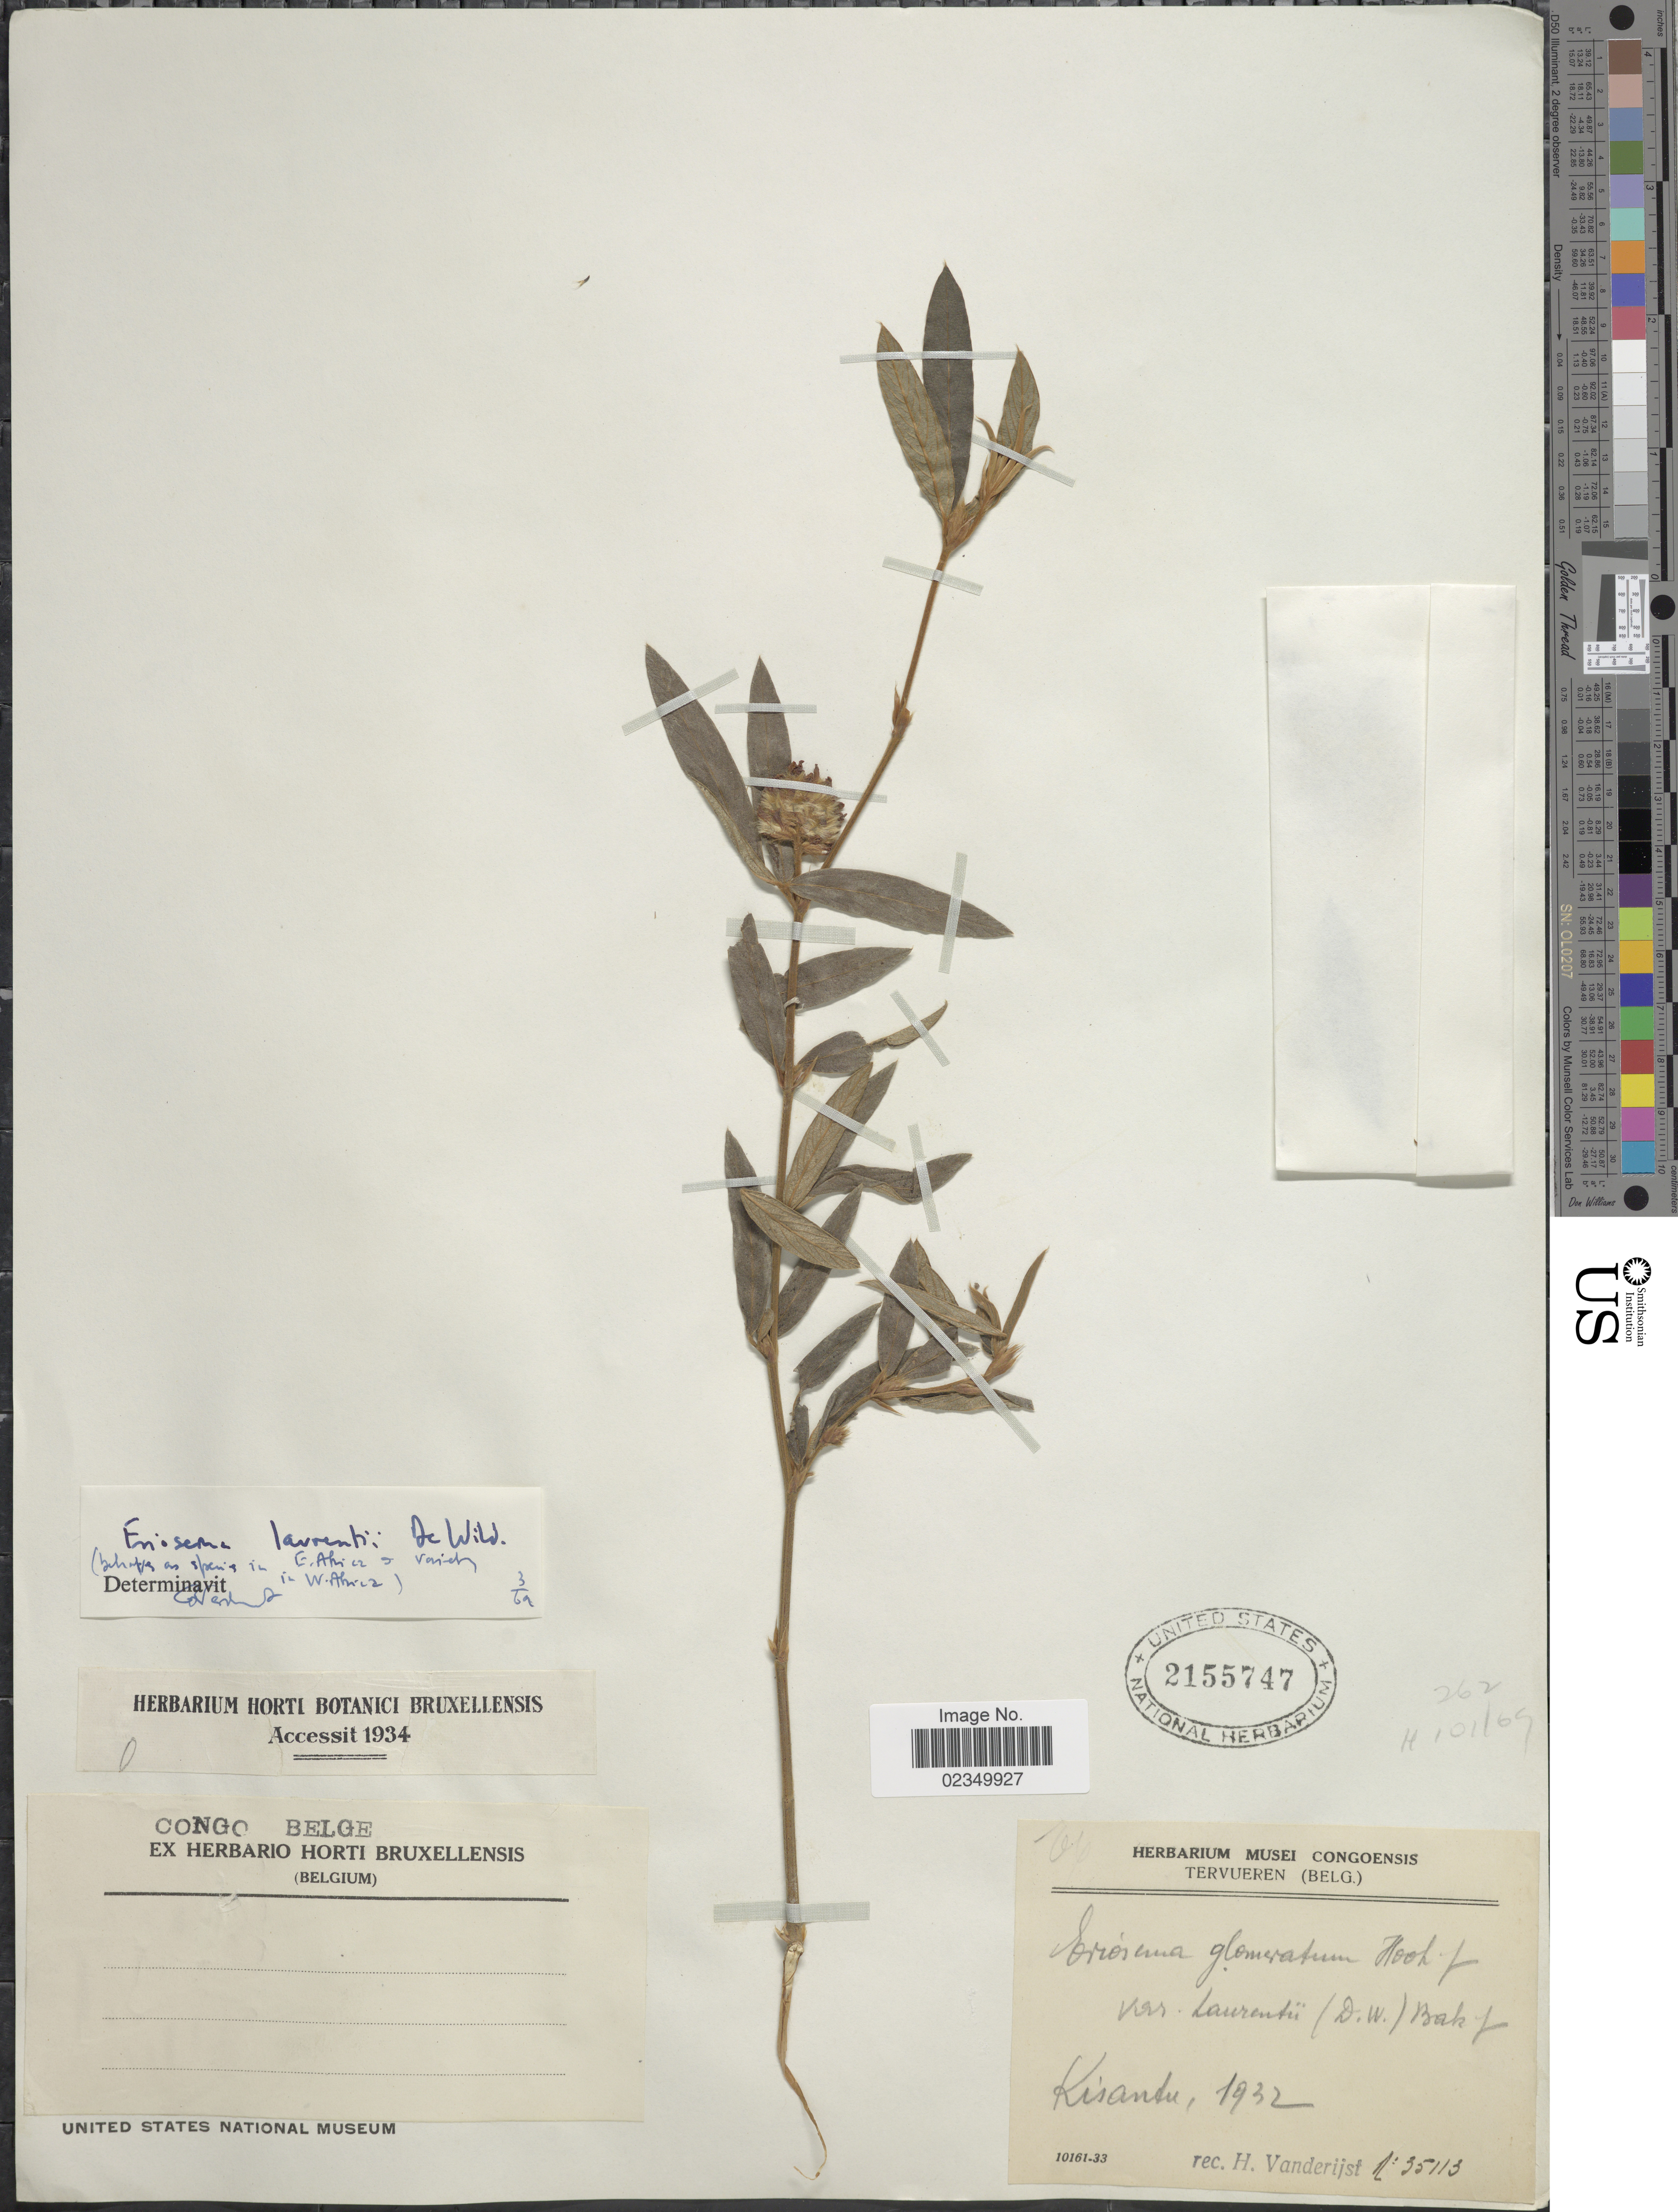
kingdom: Plantae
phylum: Tracheophyta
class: Magnoliopsida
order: Fabales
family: Fabaceae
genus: Eriosema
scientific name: Eriosema laurentii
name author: De Wild.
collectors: H. Vanderyst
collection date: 1932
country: Congo, Republic of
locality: Congo Belge, Kisantu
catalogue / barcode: US 2155747